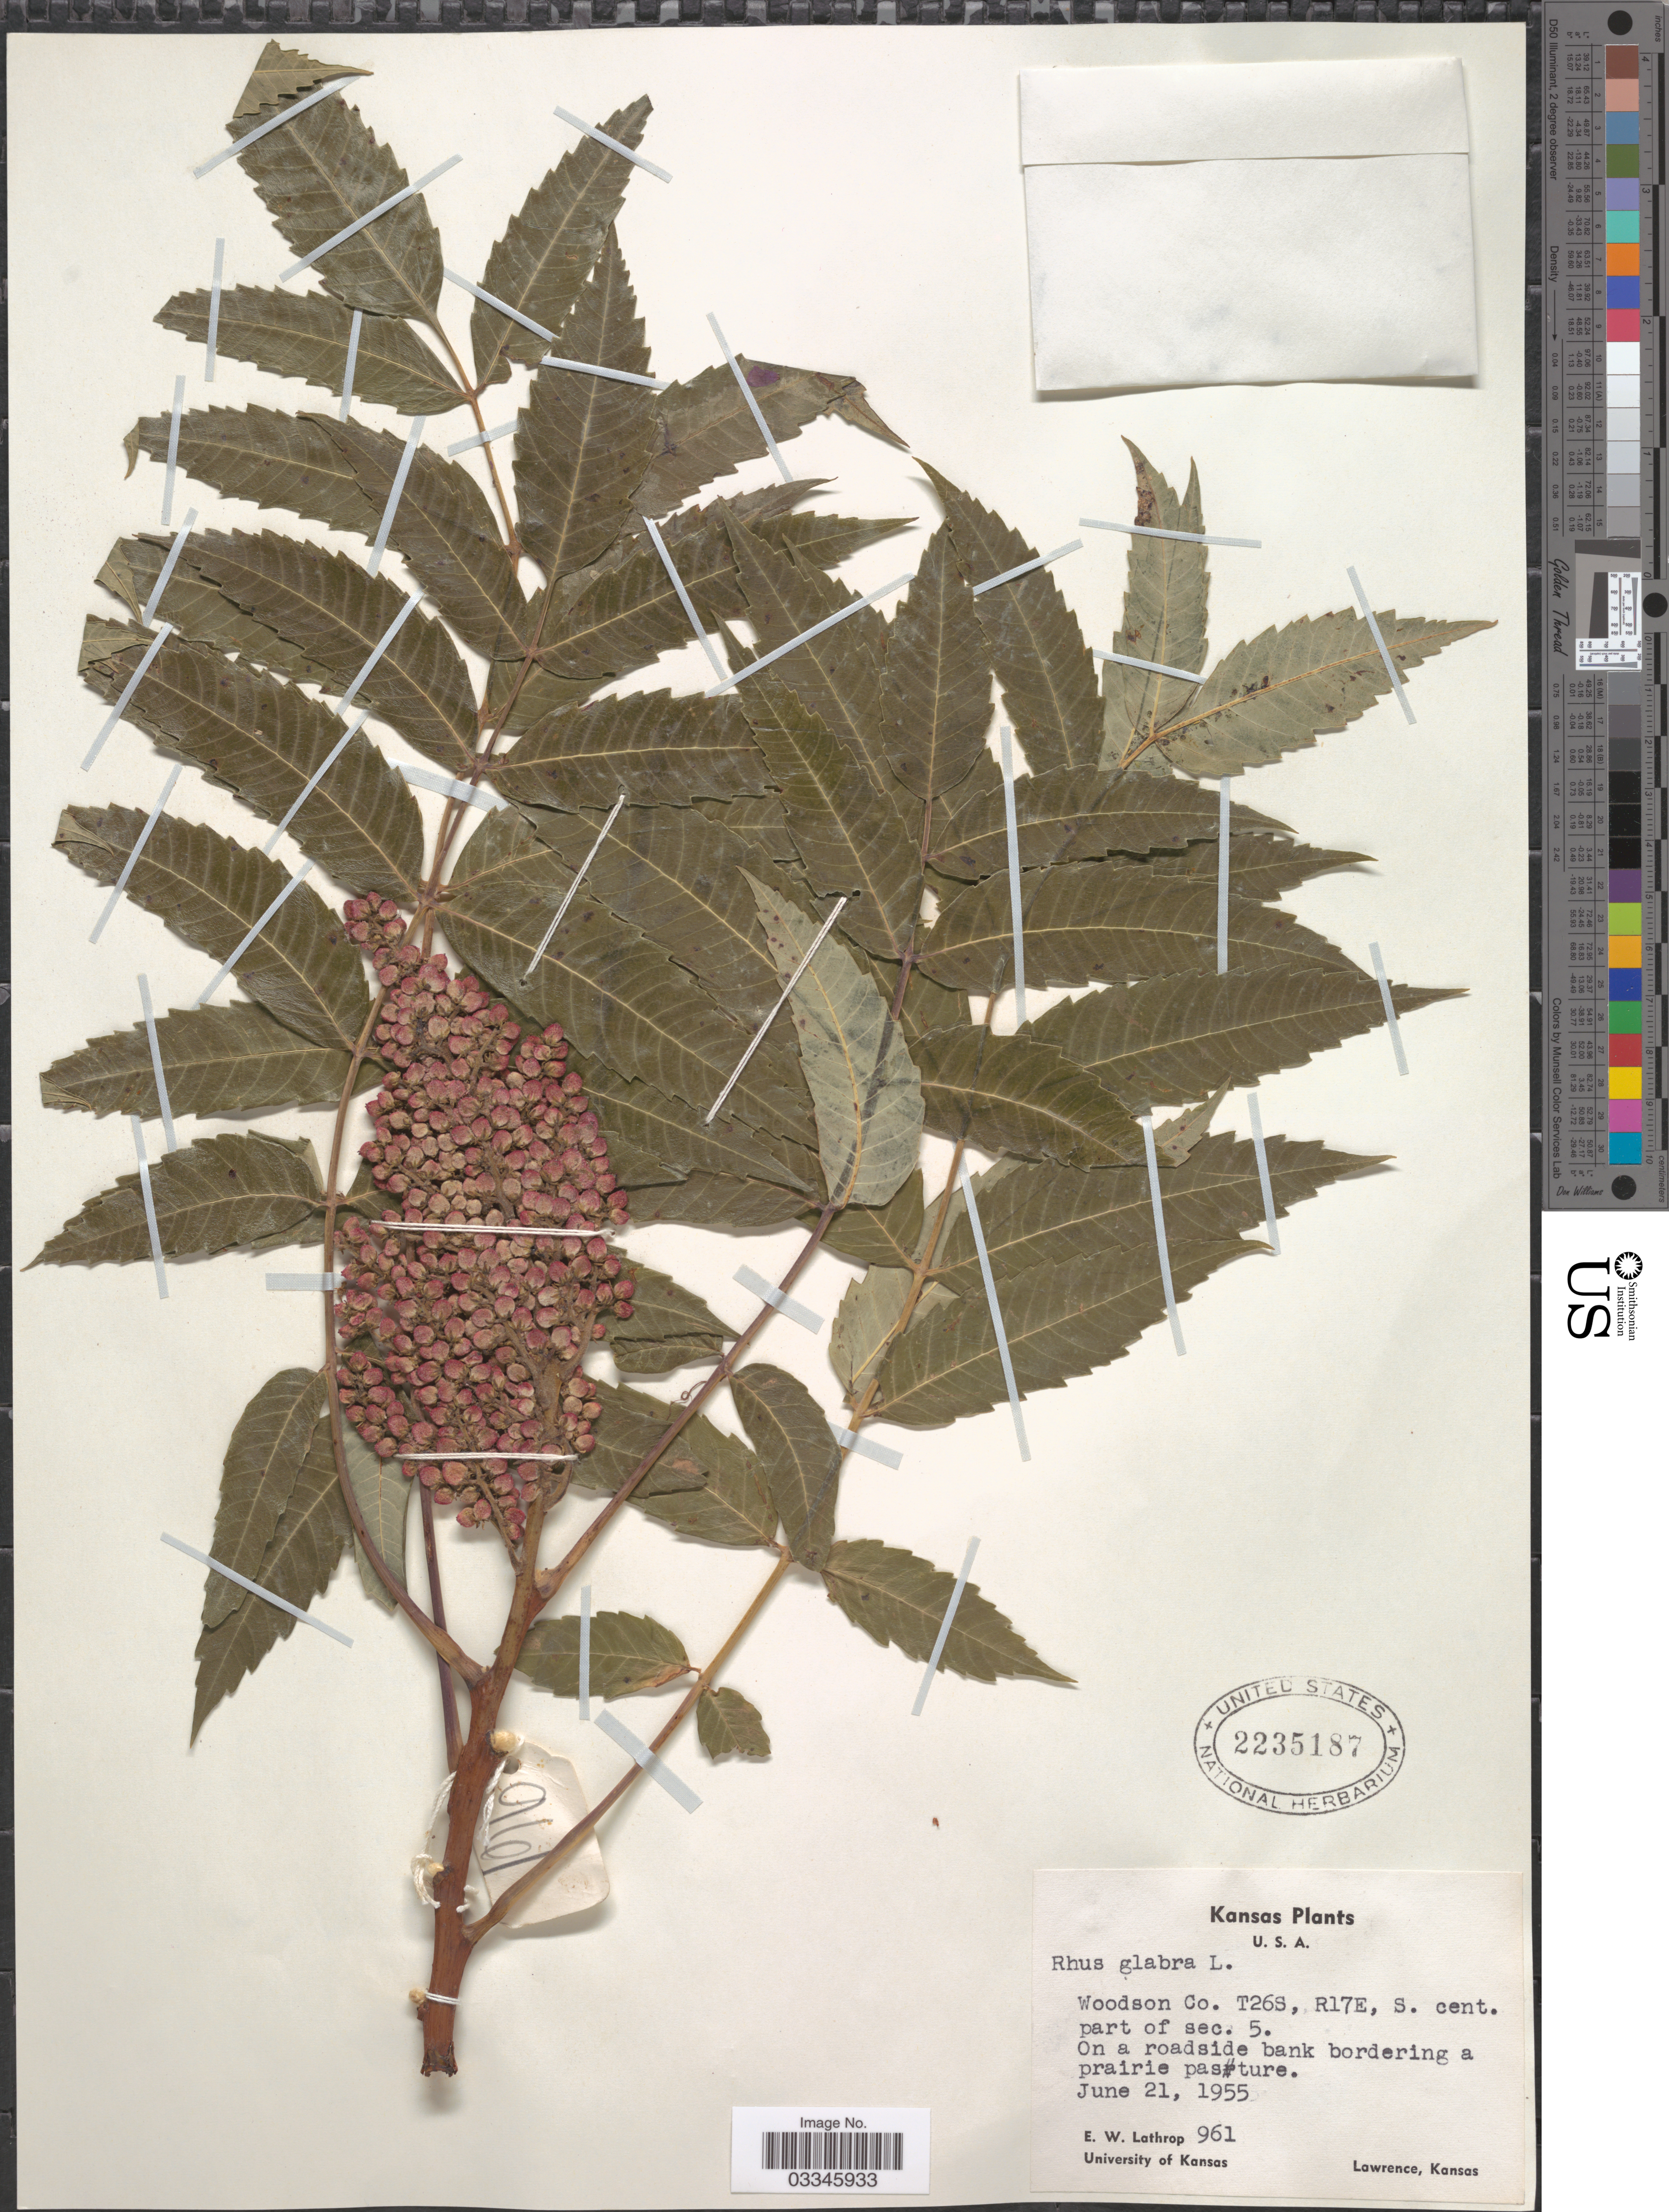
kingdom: Plantae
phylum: Tracheophyta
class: Magnoliopsida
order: Sapindales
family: Anacardiaceae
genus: Rhus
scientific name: Rhus glabra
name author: L.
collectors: E. W. Lathrop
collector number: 961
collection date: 1955-06-21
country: United States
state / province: Kansas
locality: Woodson Co. T26S, R17E, S. cent. part of sec. 5.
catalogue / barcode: US 2235187